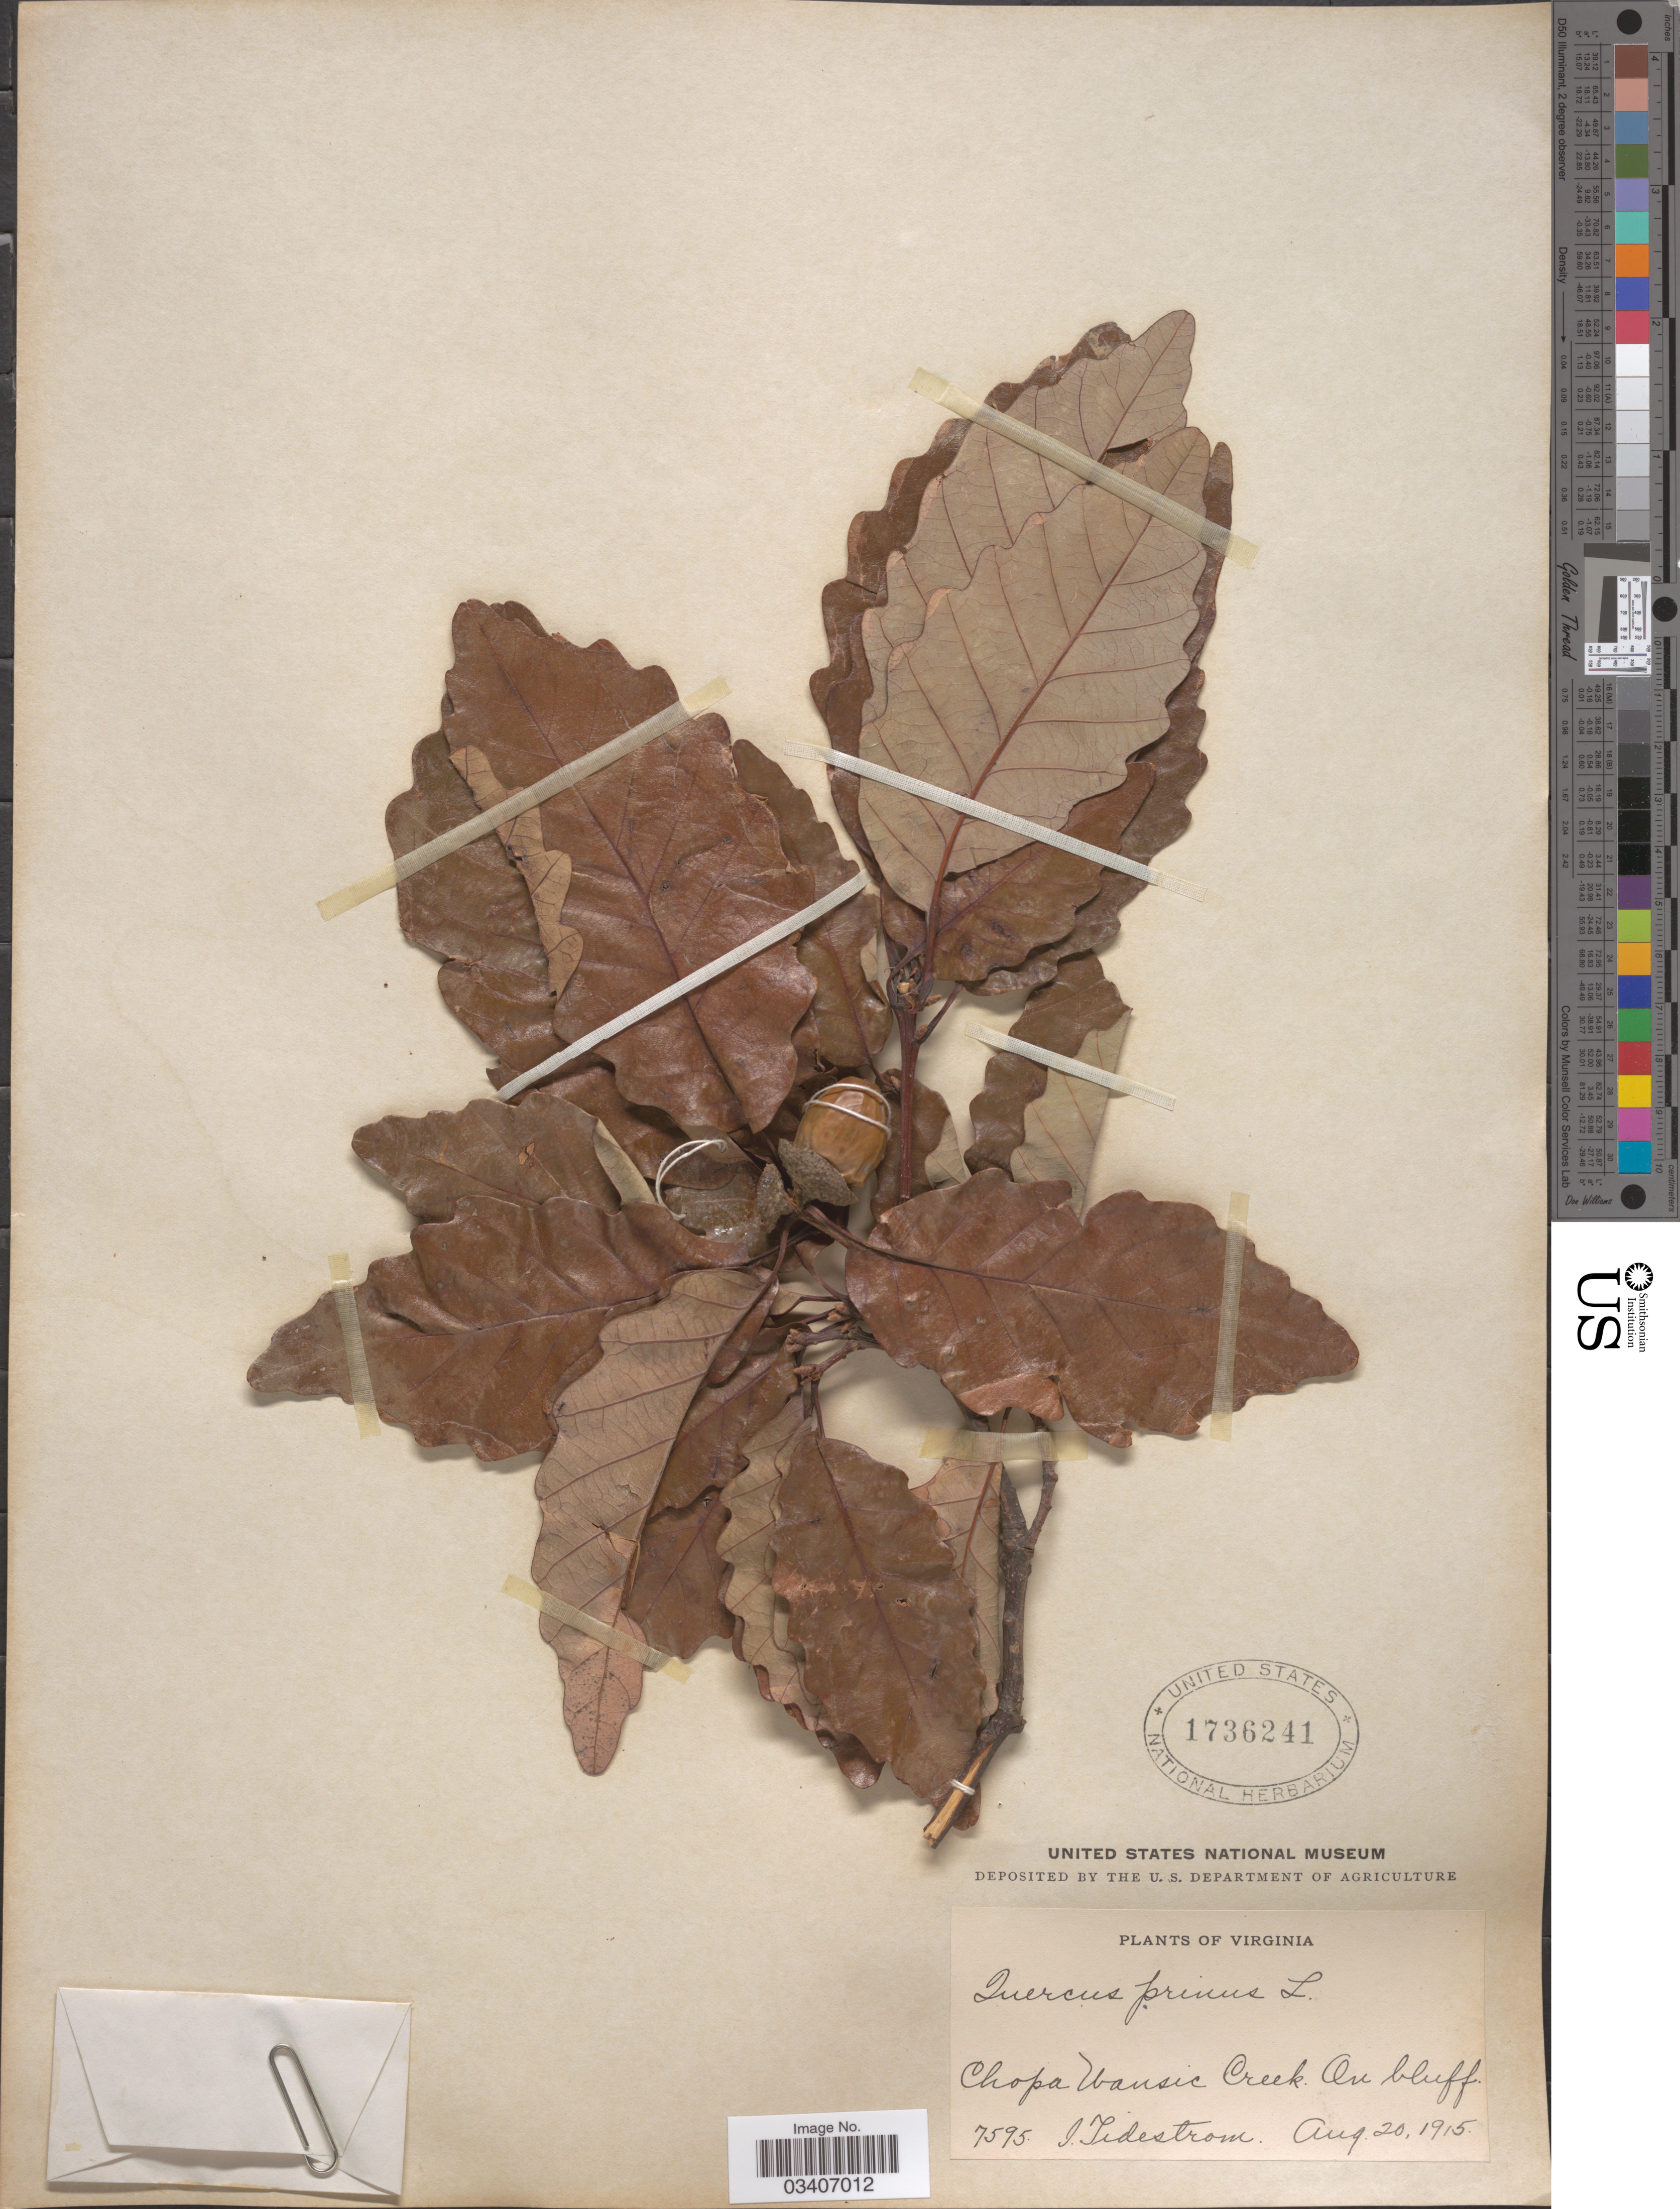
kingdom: Plantae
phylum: Tracheophyta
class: Magnoliopsida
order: Fagales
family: Fagaceae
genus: Quercus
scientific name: Quercus montana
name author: Willd.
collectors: I. F. Tidestrom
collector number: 7595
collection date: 1915-08-20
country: United States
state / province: Virginia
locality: Chopa Wansic Creek.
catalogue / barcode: US 1736241